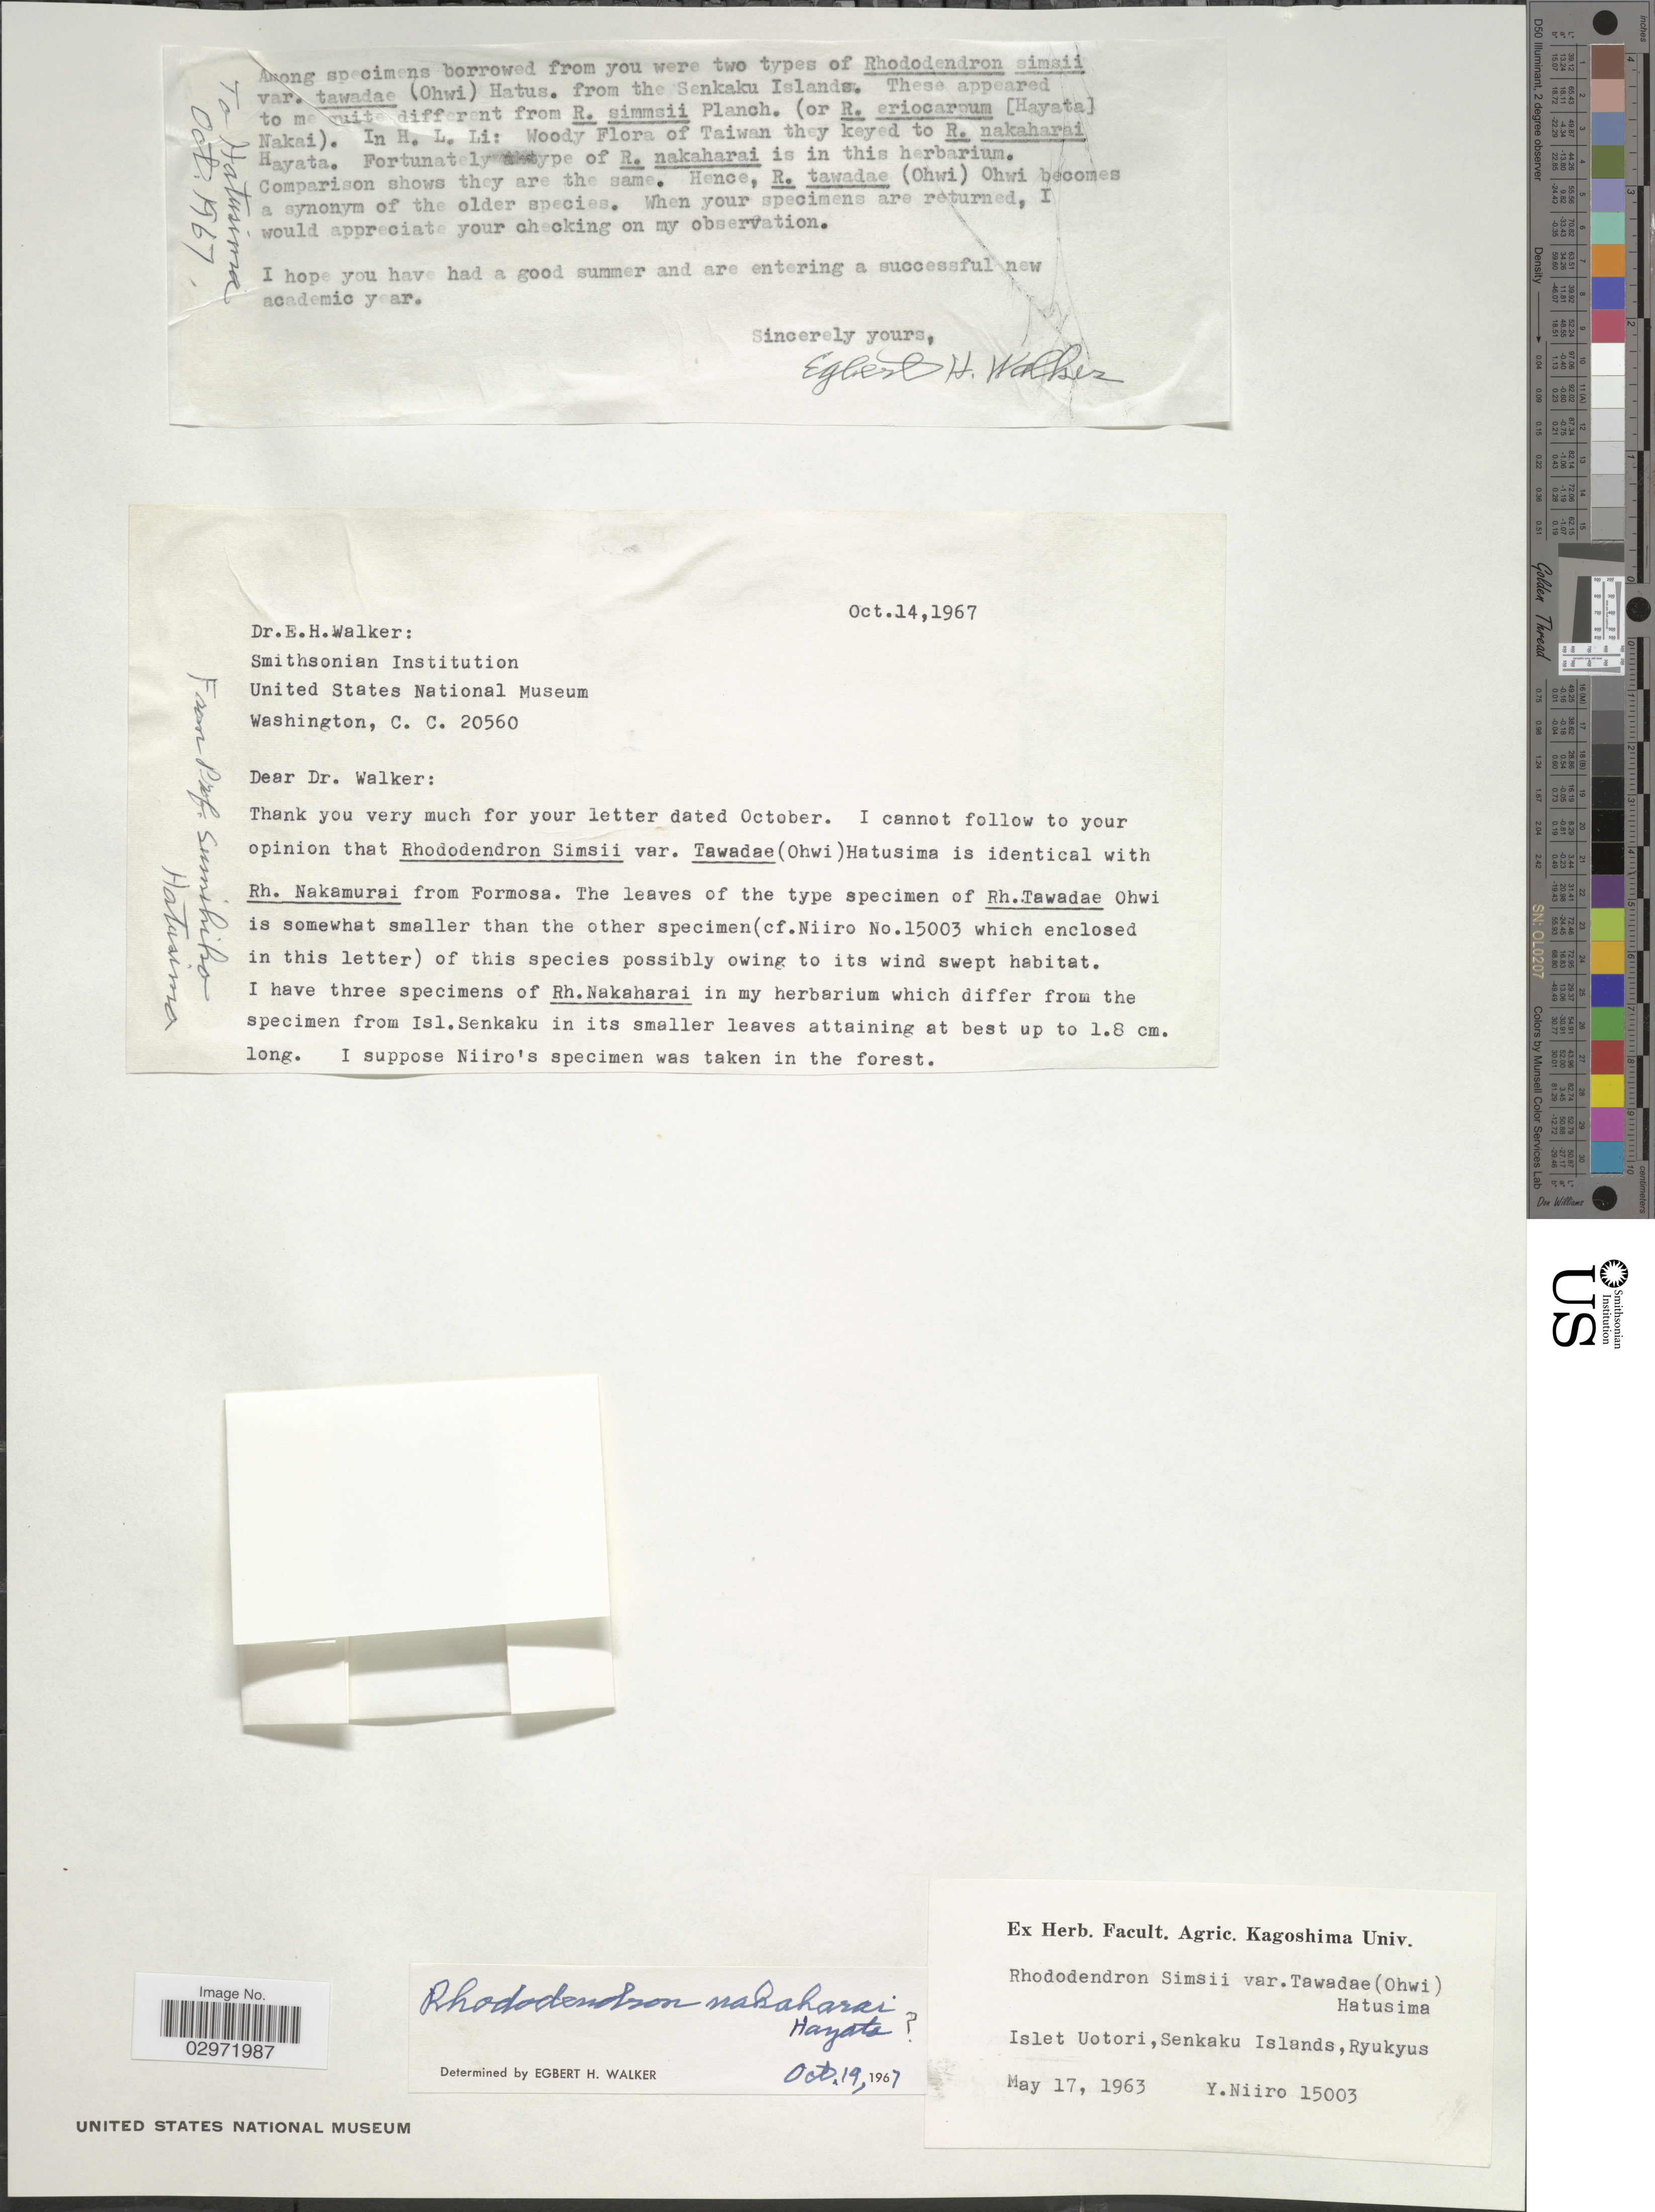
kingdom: Plantae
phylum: Tracheophyta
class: Magnoliopsida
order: Ericales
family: Ericaceae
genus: Rhododendron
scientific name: Rhododendron nakaharae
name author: Hayata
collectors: Y. Niiro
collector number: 15003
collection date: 1963-05-17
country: Japan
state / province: Okinawa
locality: Islet Uotori, Senkaku Islands, Ryukyus.